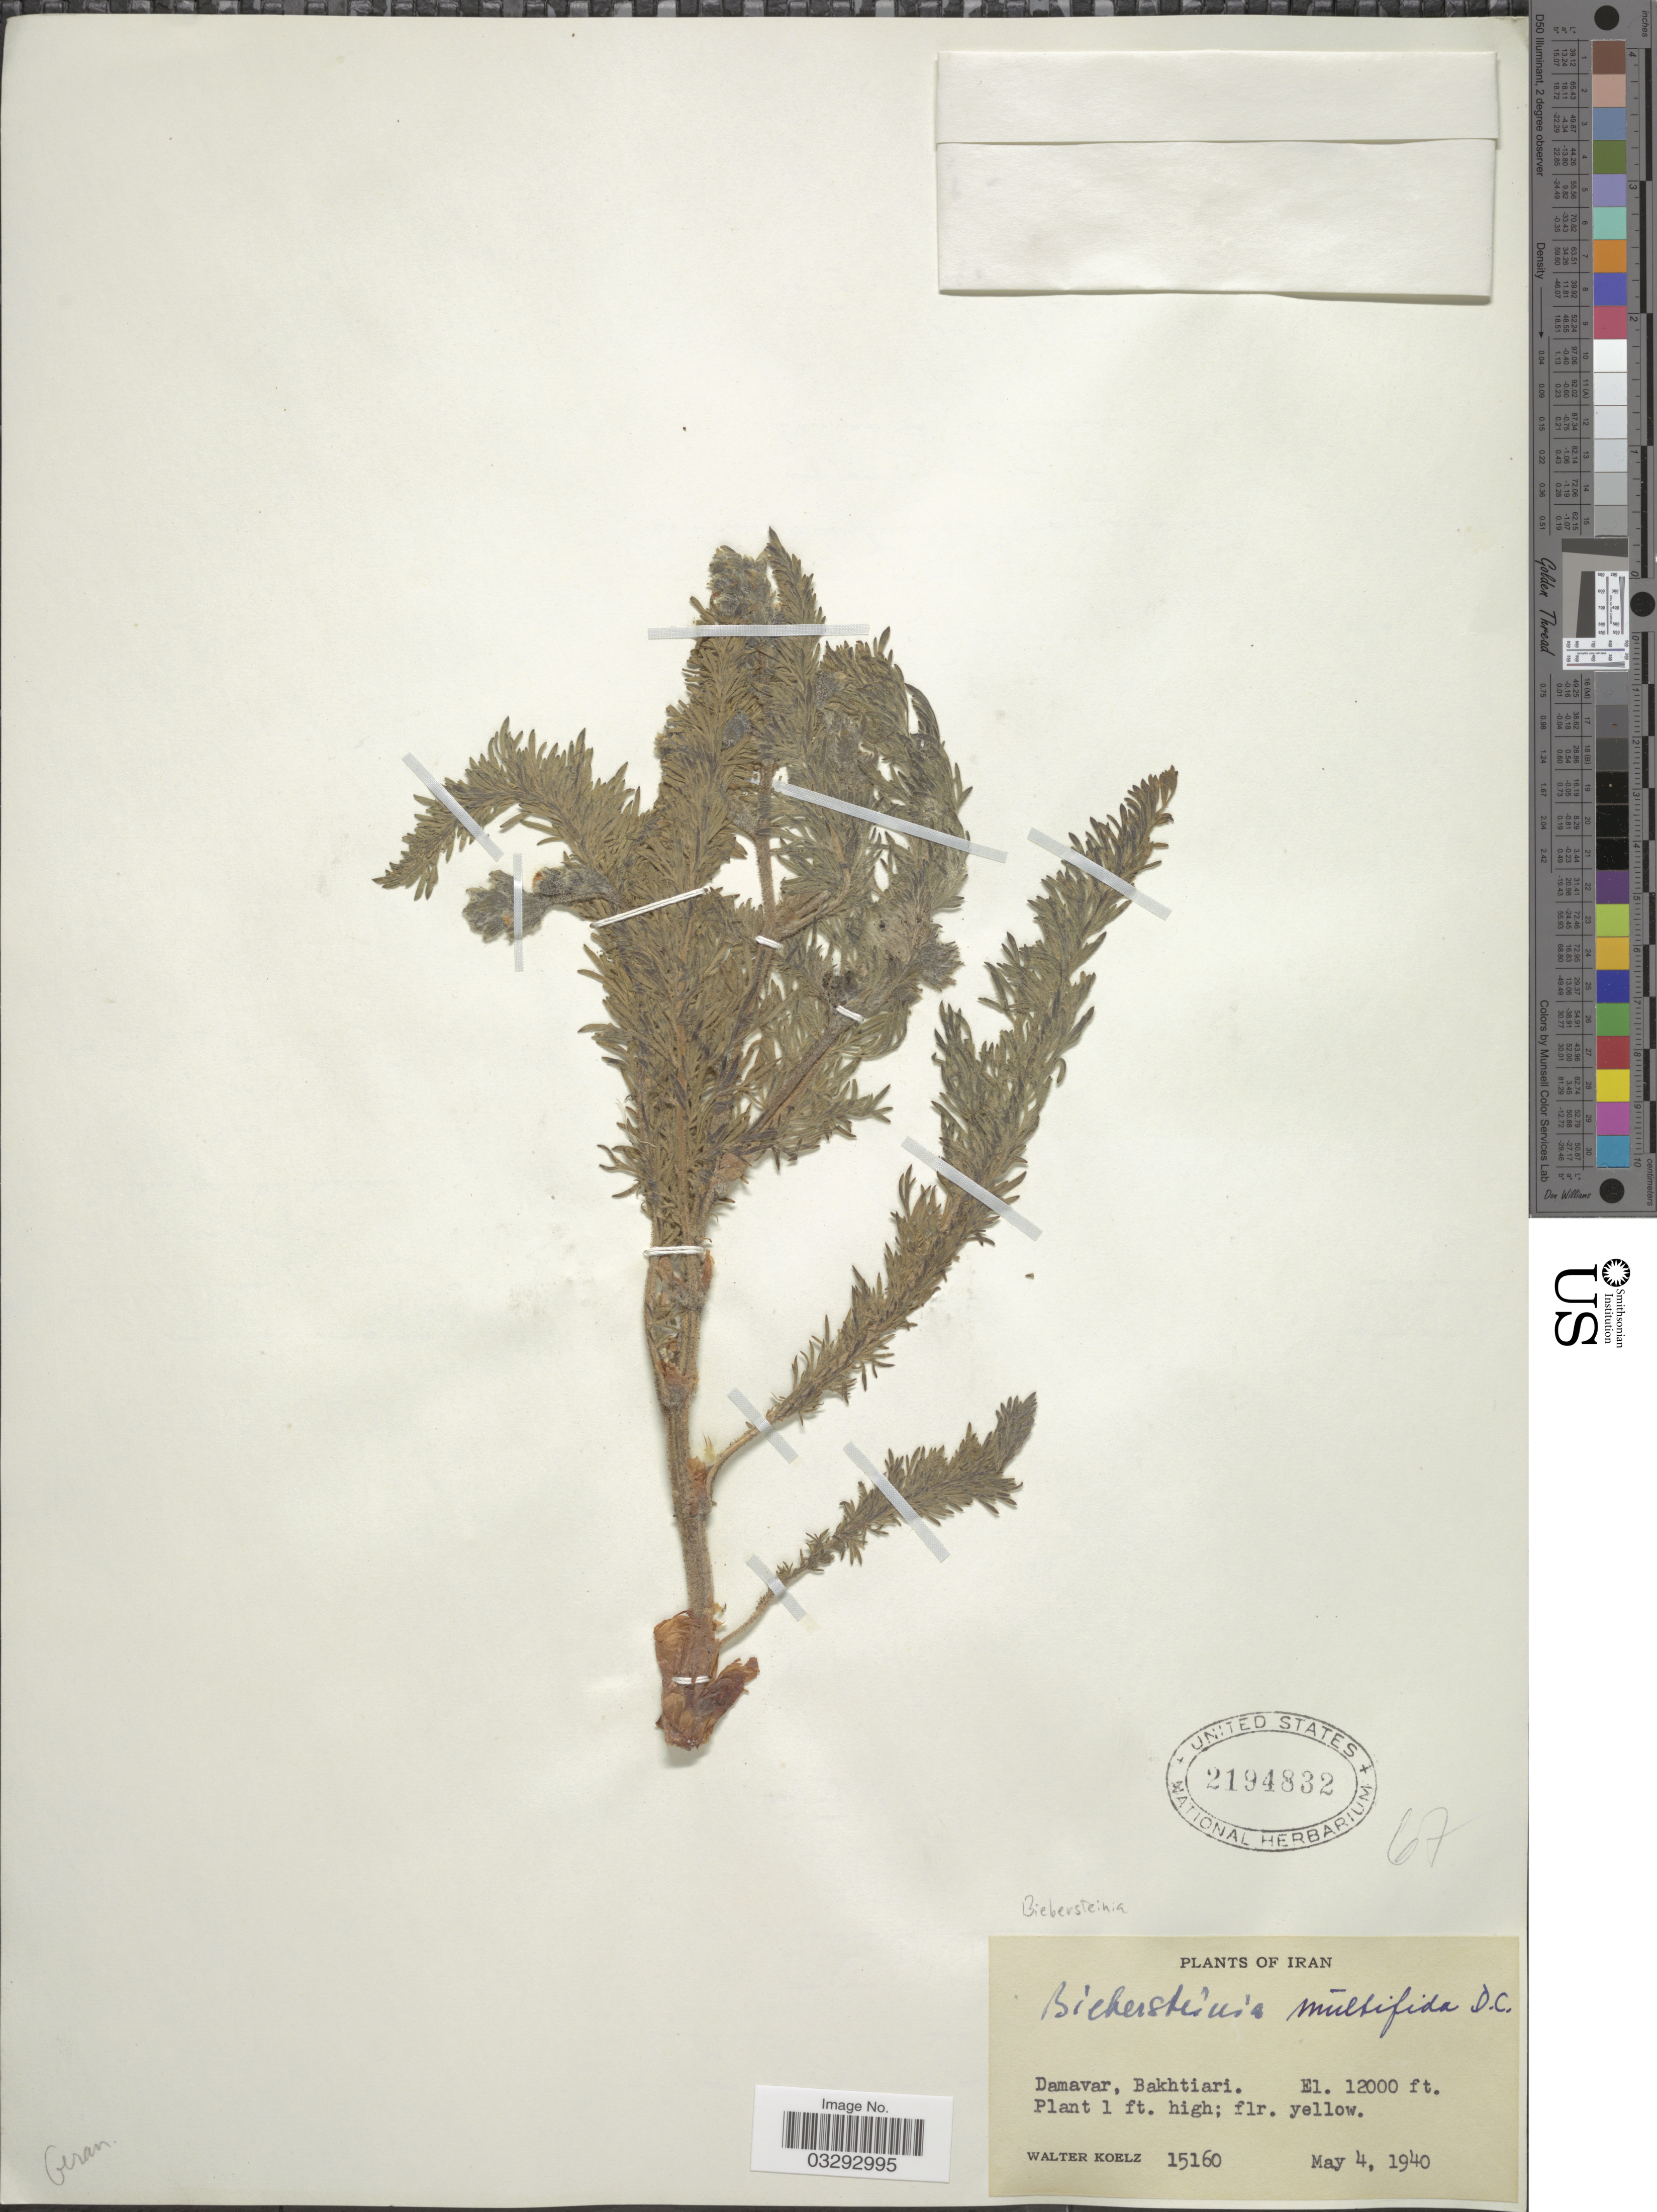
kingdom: Plantae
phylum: Tracheophyta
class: Magnoliopsida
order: Sapindales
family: Biebersteiniaceae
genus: Biebersteinia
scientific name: Biebersteinia multifida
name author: DC.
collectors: W. N. Koelz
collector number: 15160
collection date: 1940-05-04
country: Iran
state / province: Chahar Mahaal and Bakhtiari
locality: Damavar, Bakhtiari.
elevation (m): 3658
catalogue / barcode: US 2194832